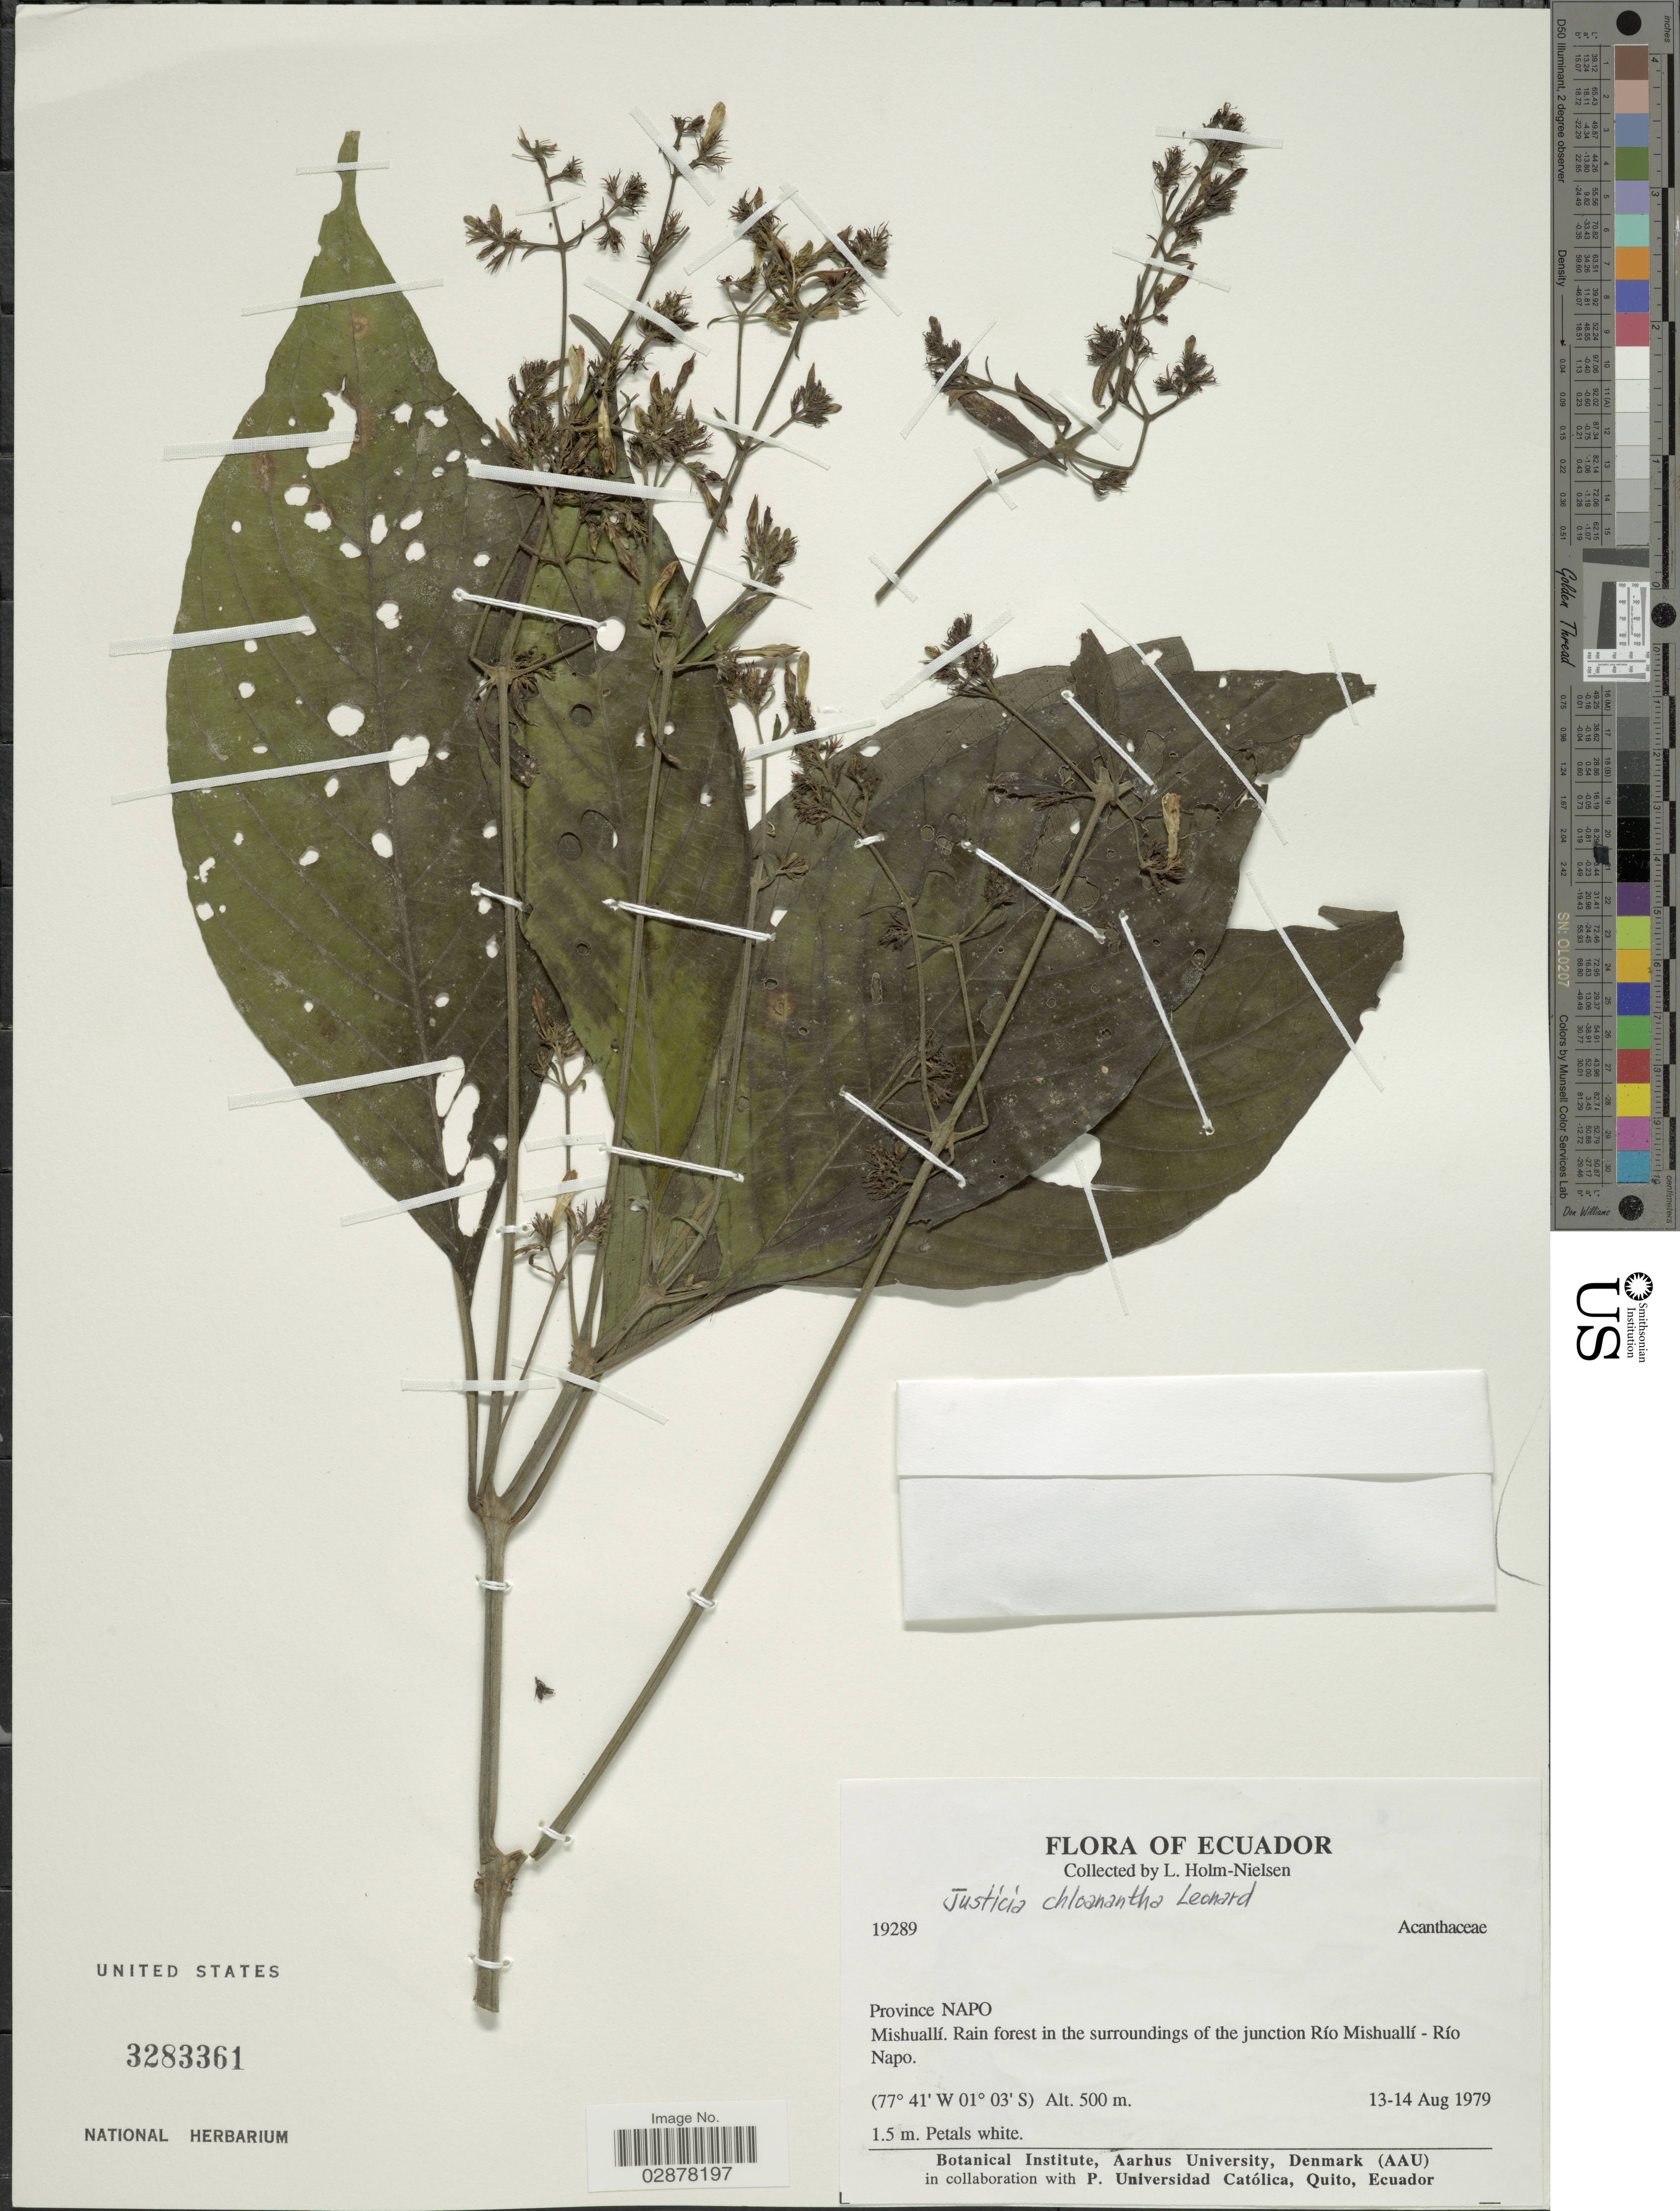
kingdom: Plantae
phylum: Tracheophyta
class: Magnoliopsida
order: Lamiales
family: Acanthaceae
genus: Justicia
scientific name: Justicia chloanantha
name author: Leonard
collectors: L. Holm-Nielsen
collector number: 19289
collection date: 1979-08-13/1979-08-14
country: Ecuador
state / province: Napo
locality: Mishuallí, Rain forest in the surroundings of the junction Río Mishuallí-Río Napo.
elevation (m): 500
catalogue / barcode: US 3283361